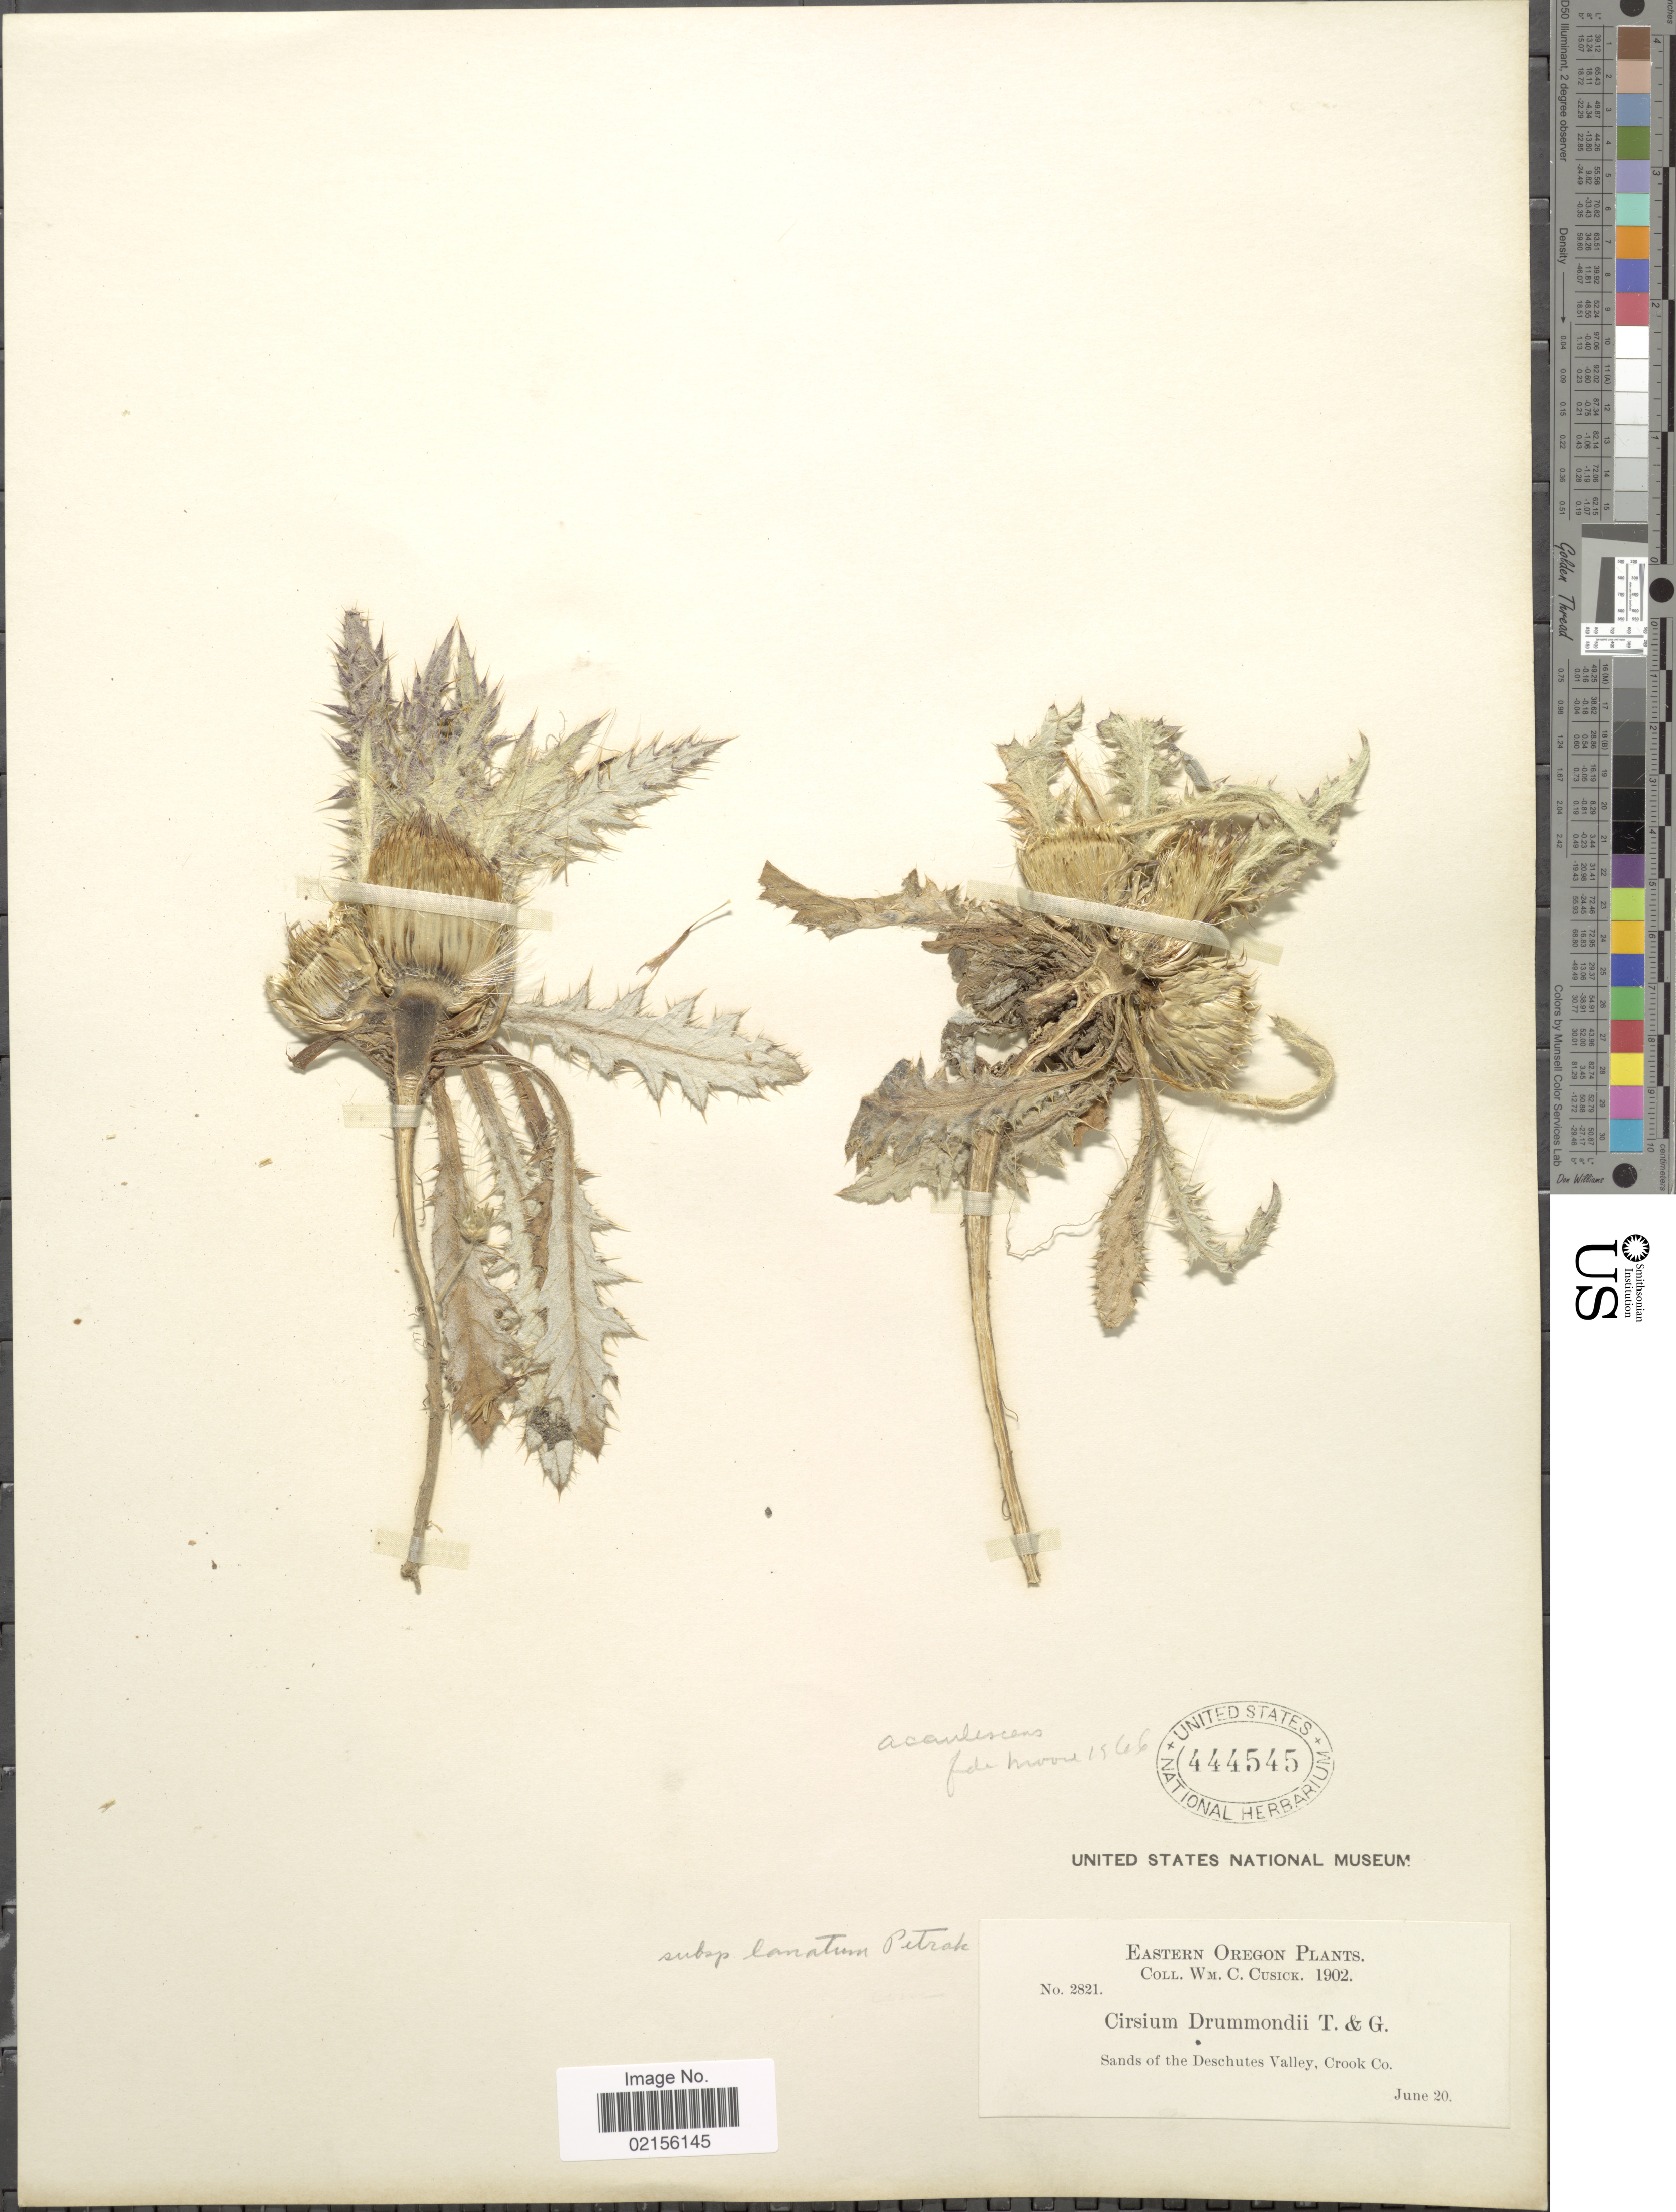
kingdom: Plantae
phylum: Tracheophyta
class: Magnoliopsida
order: Asterales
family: Asteraceae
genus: Cirsium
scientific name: Cirsium scariosum var. americanum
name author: (A. Gray) D.J. Keil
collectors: W. C. Cusick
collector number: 2821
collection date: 1902-06-20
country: United States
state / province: Oregon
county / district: Crook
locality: Eastern Oregon, Sands of the Deschutes Valley, Crook Co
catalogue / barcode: US 444545